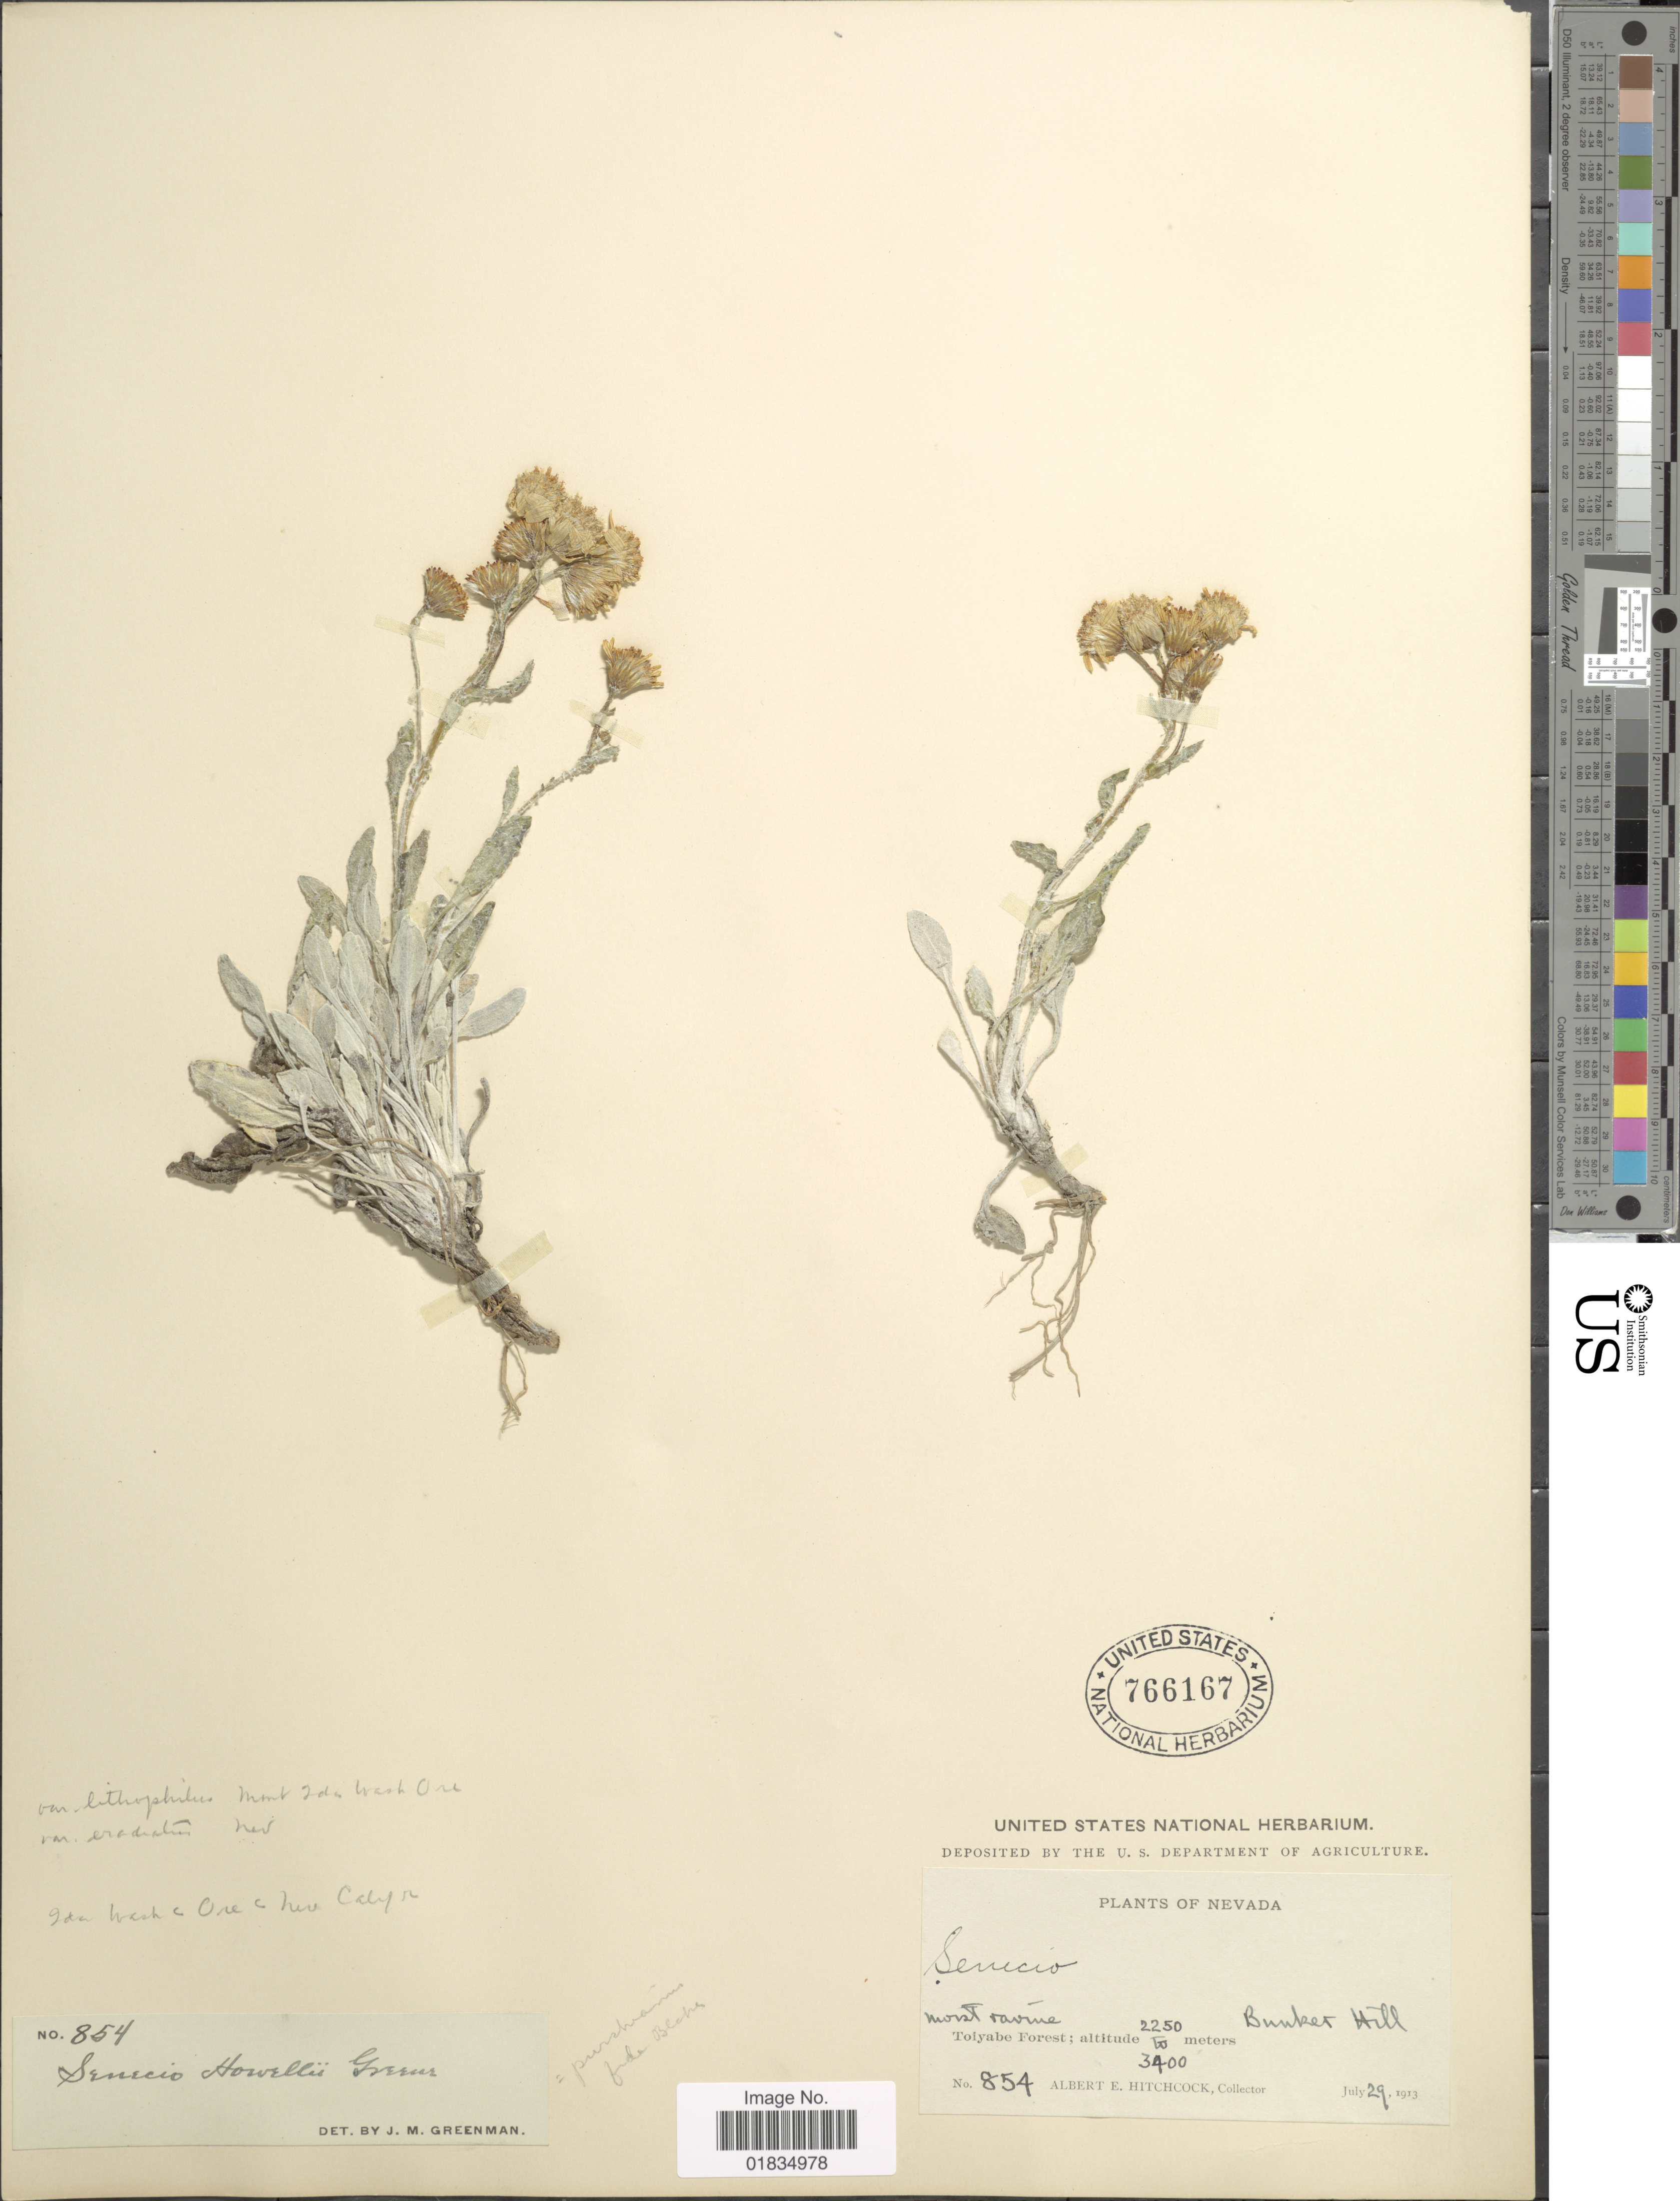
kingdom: Plantae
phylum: Tracheophyta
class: Magnoliopsida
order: Asterales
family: Asteraceae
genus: Packera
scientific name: Packera cana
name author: (Hook.) W.A. Weber & Á. Löve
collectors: A. Hitchcock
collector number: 854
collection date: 1913-07-29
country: United States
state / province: Nevada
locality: Toiyabae Forest. Buker Hill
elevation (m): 2250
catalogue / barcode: US 766167